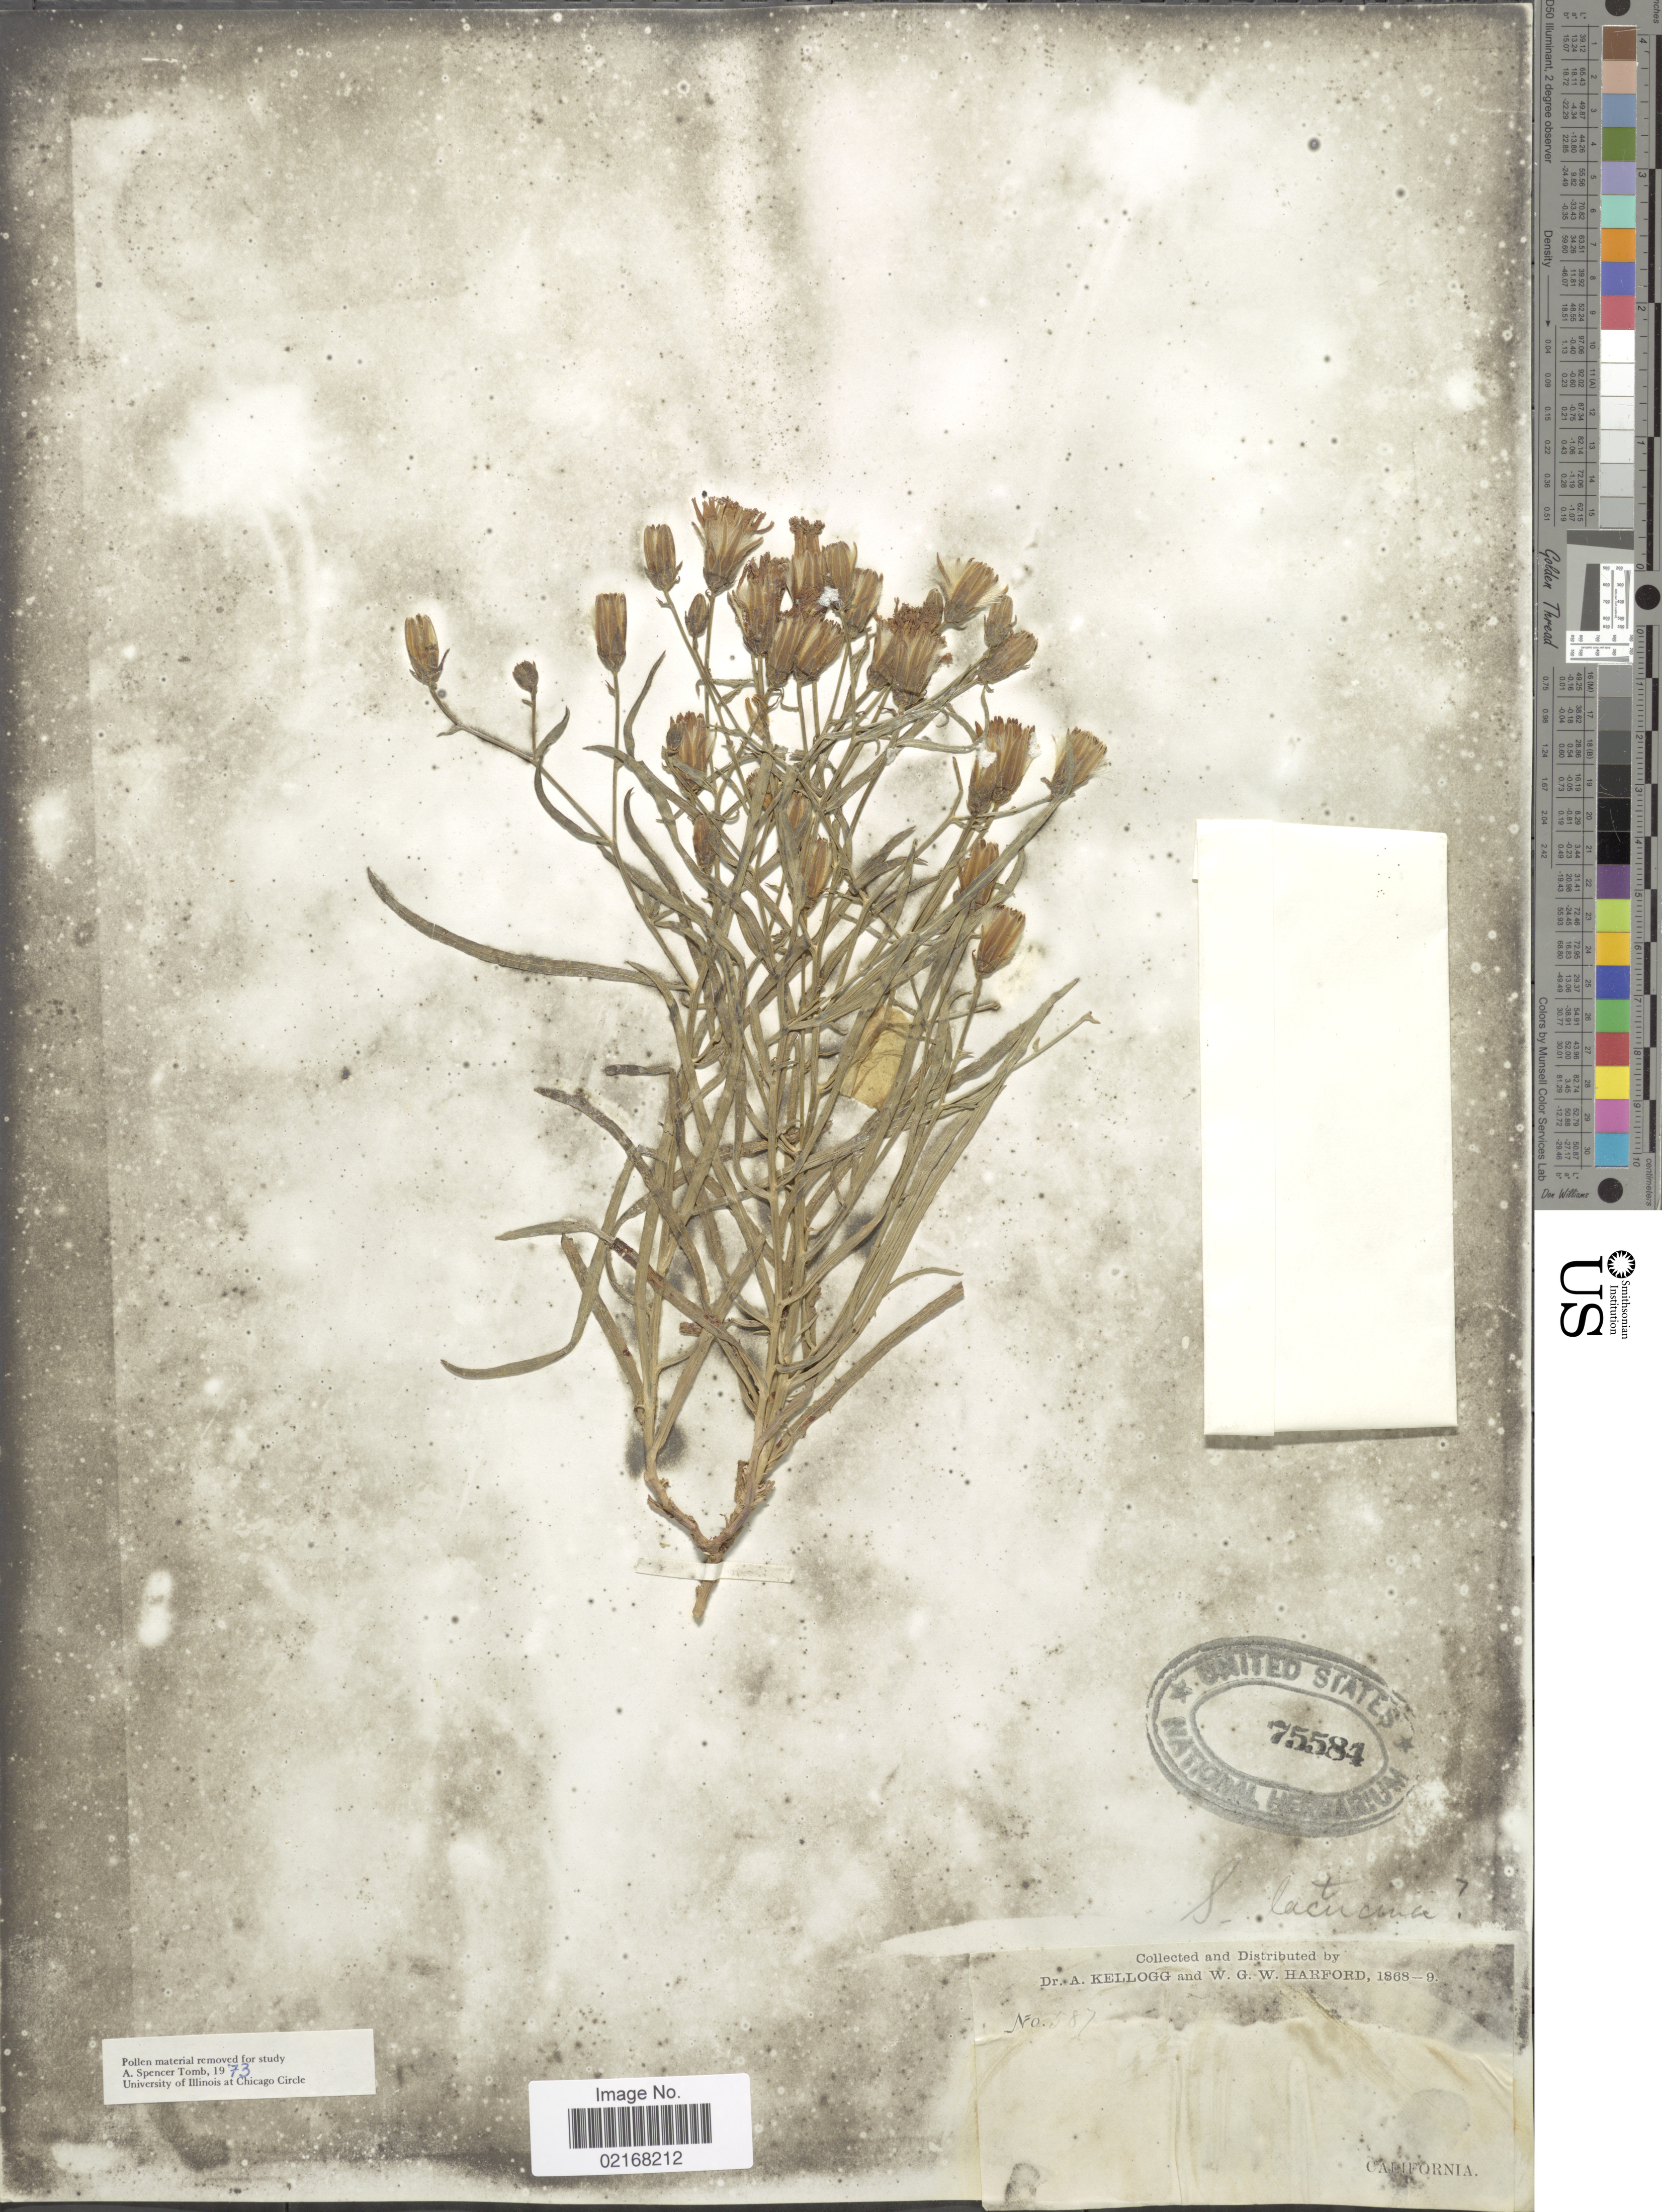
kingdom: Plantae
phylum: Tracheophyta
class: Magnoliopsida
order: Asterales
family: Asteraceae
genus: Stephanomeria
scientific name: Stephanomeria lactucina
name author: A. Gray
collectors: A. Kellogg & W. G. W. Harford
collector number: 387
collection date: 1868/1869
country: United States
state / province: California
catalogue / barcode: US 75584